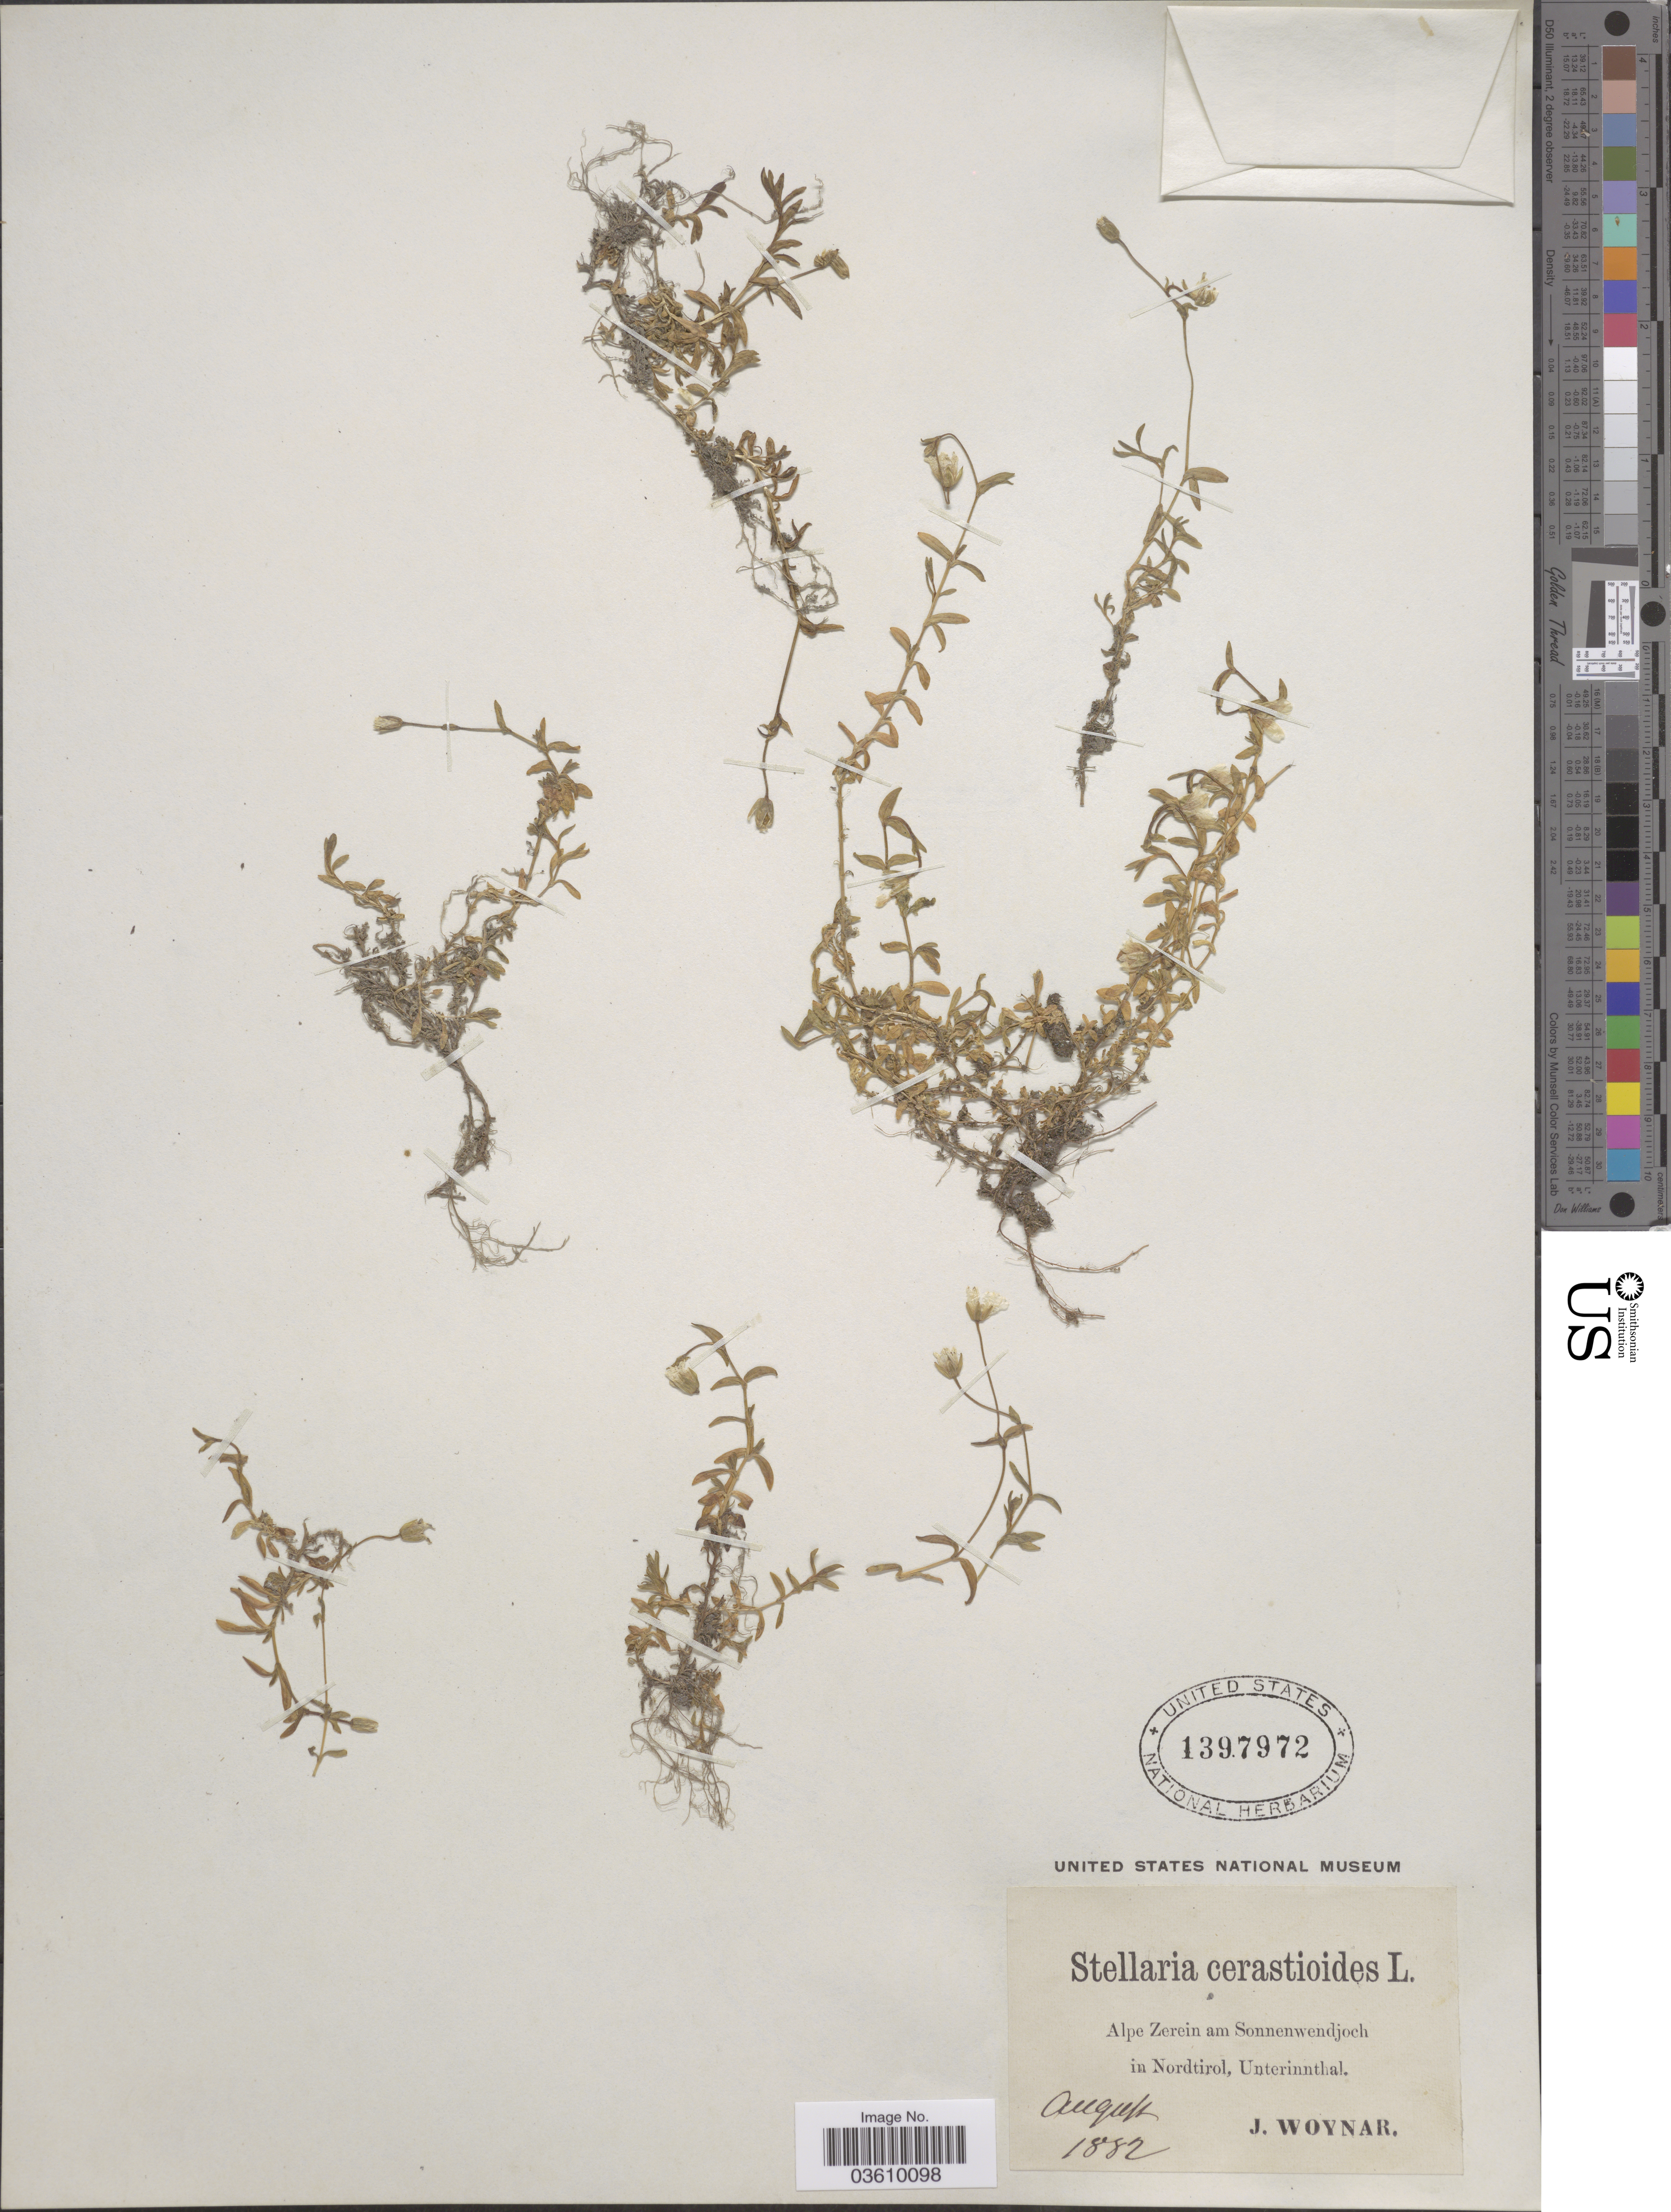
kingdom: Plantae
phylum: Tracheophyta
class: Magnoliopsida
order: Caryophyllales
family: Caryophyllaceae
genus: Dichodon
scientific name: Dichodon cerastoides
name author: (L.) Rchb.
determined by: U.S. National Herbarium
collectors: J. Woynar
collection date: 1882-08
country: Austria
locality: Alpe Zerein am Sonnenwendjoch in Nordtirol, Unterinnthal.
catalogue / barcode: US 1397972